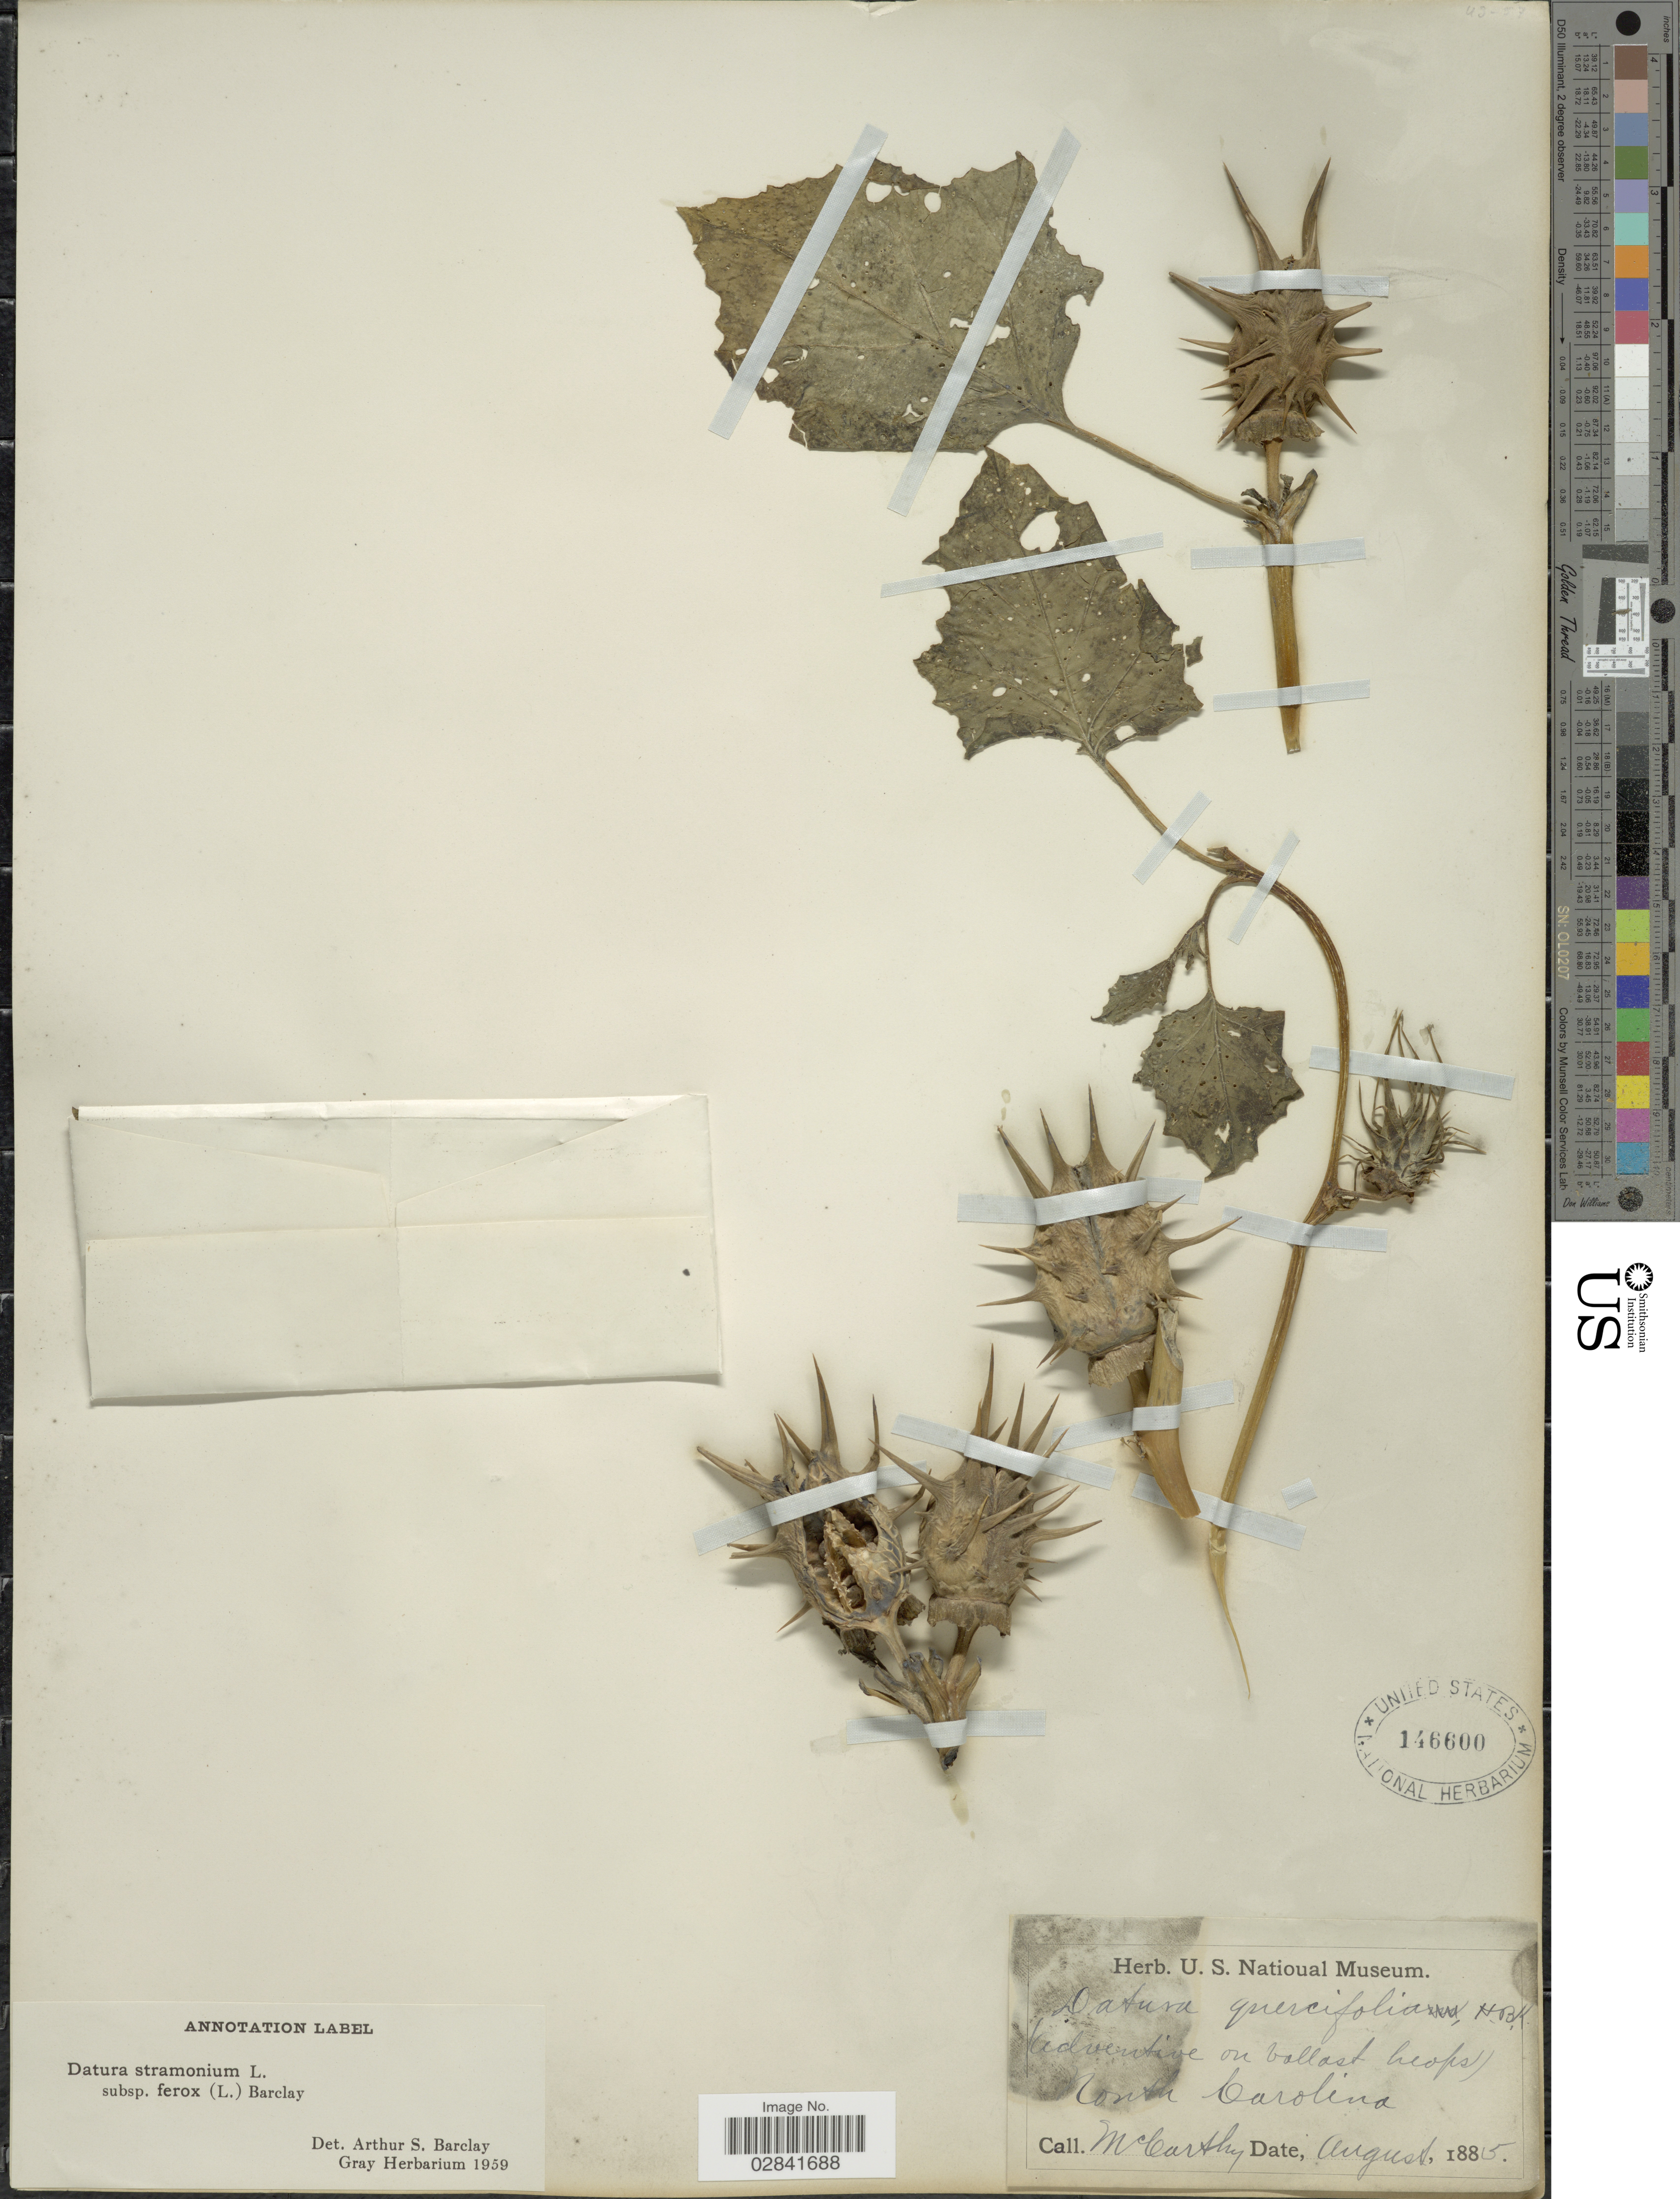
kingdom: Plantae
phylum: Tracheophyta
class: Magnoliopsida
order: Solanales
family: Solanaceae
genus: Datura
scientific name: Datura stramonium subsp. ferox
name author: (L.) Barclay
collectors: -- McCarthy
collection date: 1885-08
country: United States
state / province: North Carolina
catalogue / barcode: US 146600